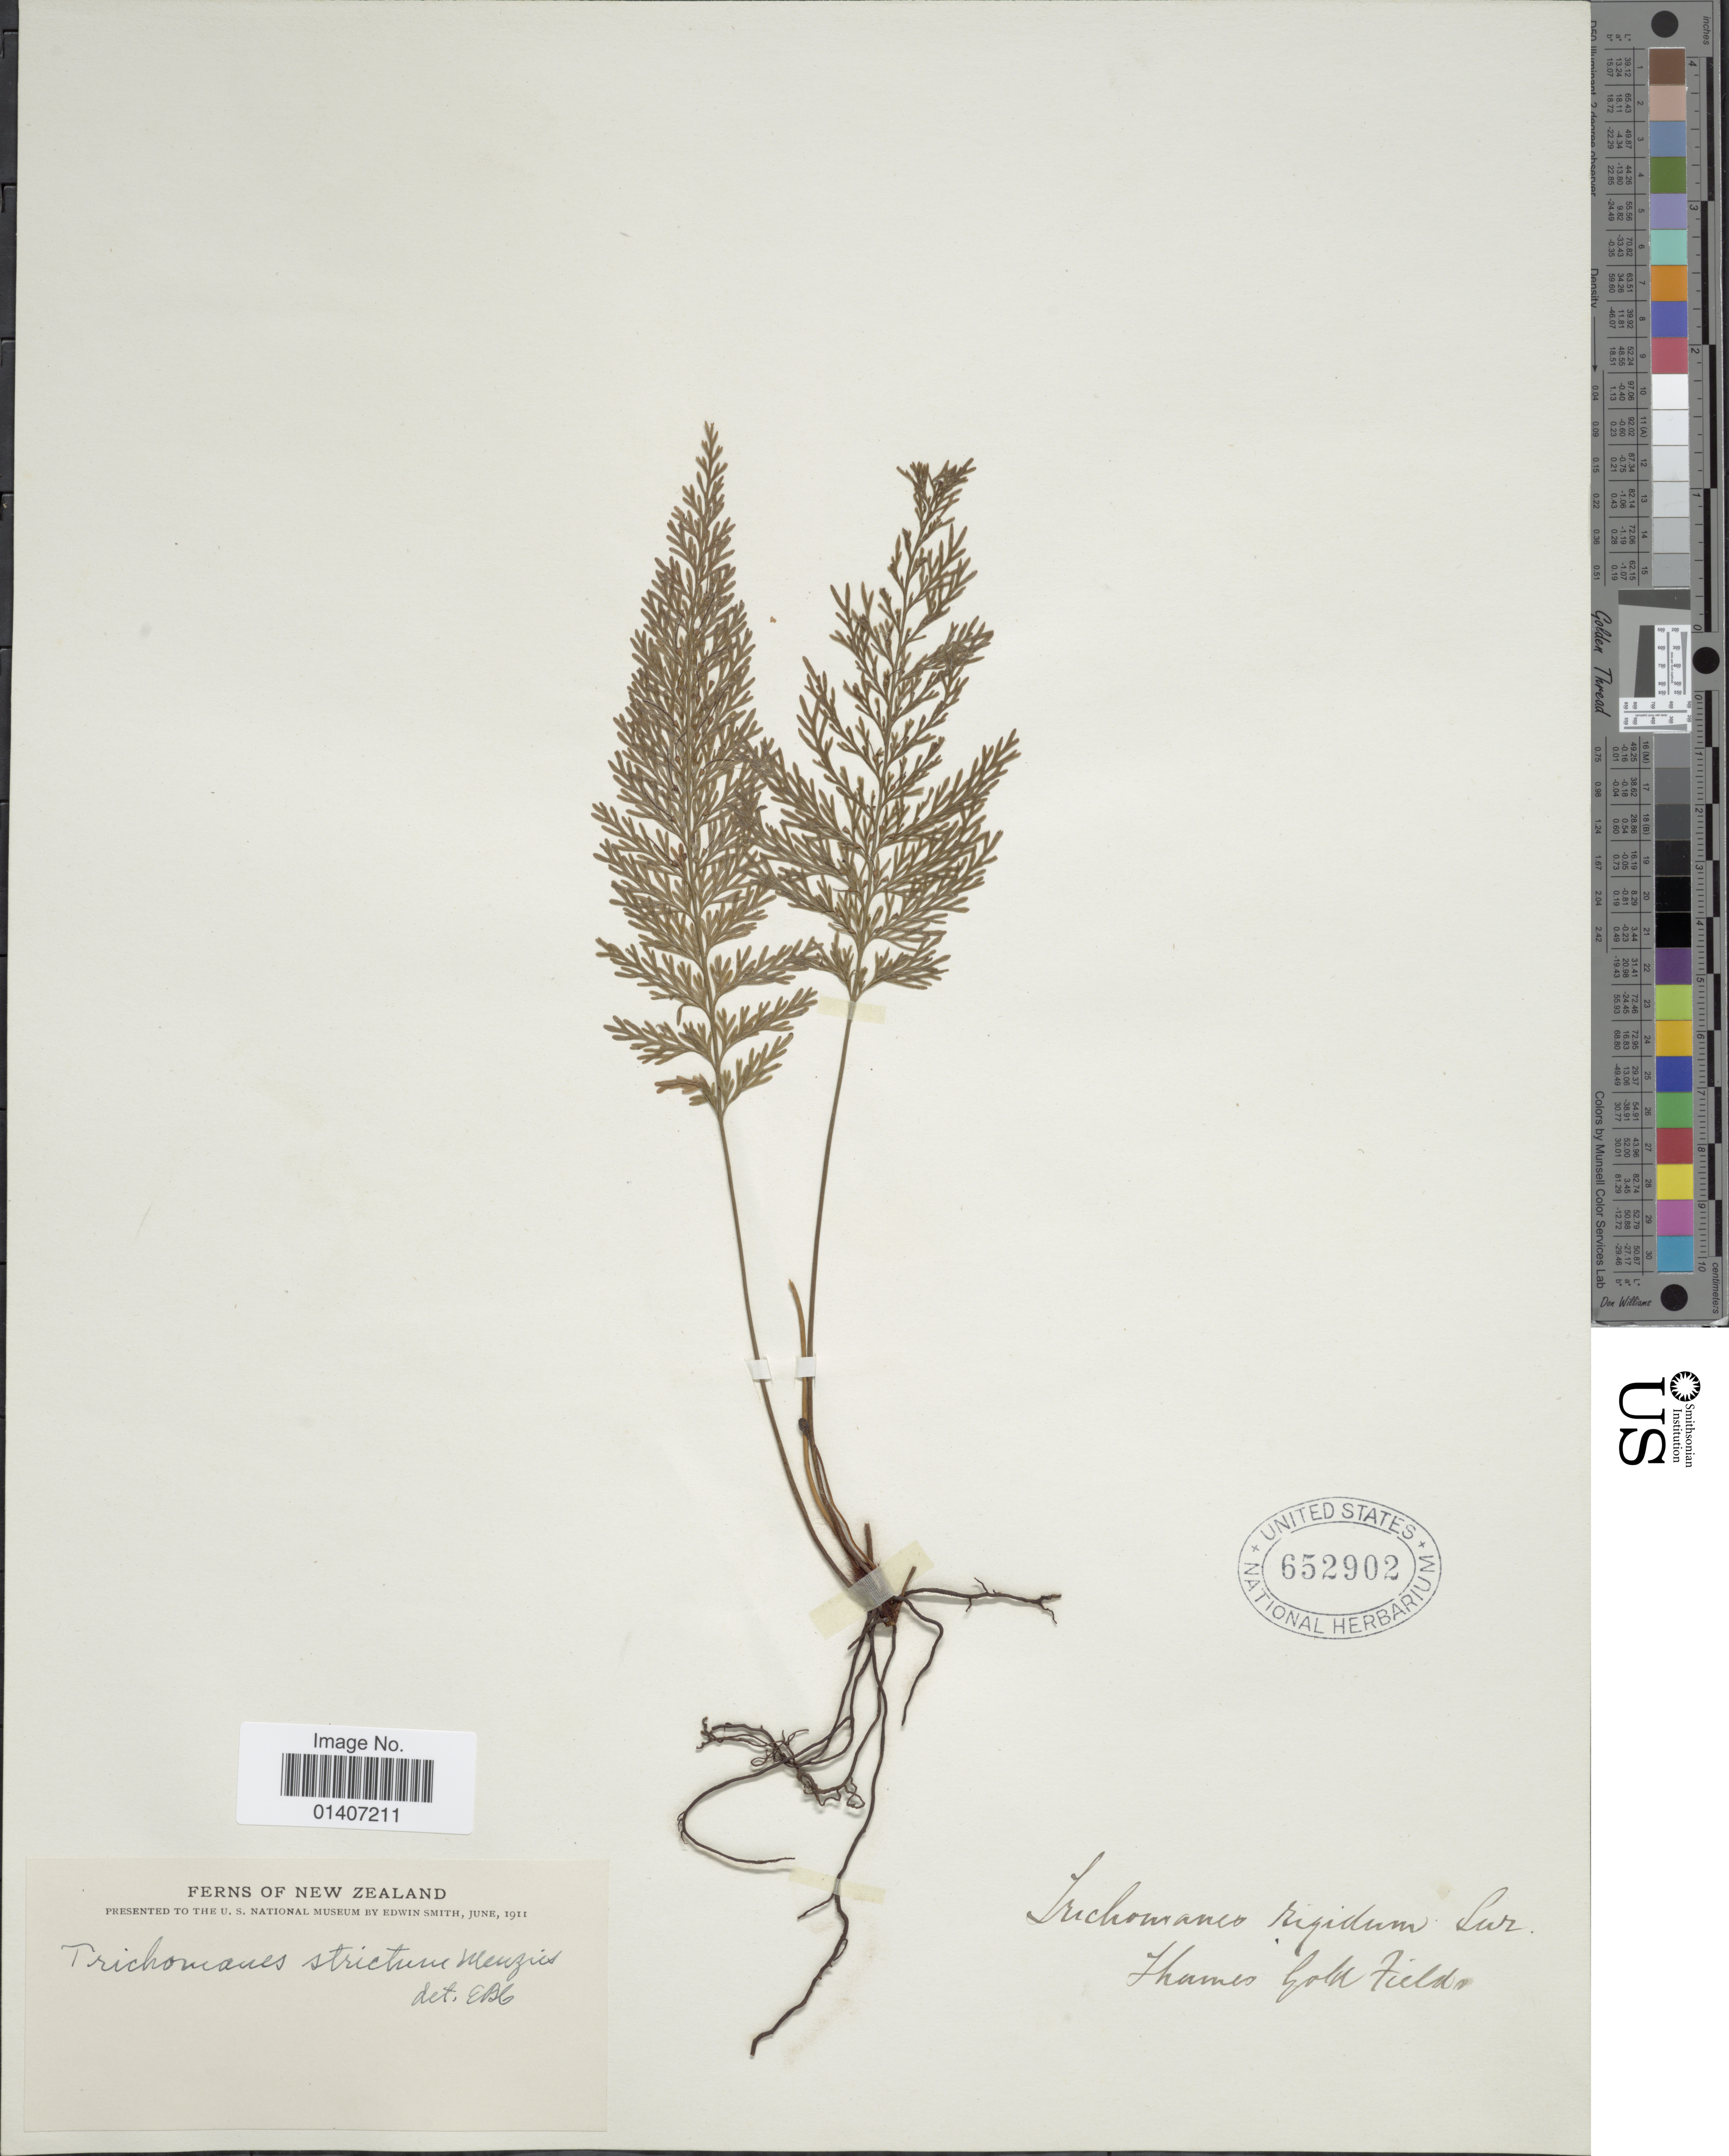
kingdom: Plantae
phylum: Tracheophyta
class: Polypodiopsida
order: Hymenophyllales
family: Hymenophyllaceae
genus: Abrodictyum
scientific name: Abrodictyum strictum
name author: (Menzies ex Hook. & Grev.) Ebihara & K. Iwats.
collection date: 1911-06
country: New Zealand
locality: Thames Gold Field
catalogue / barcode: US 652902